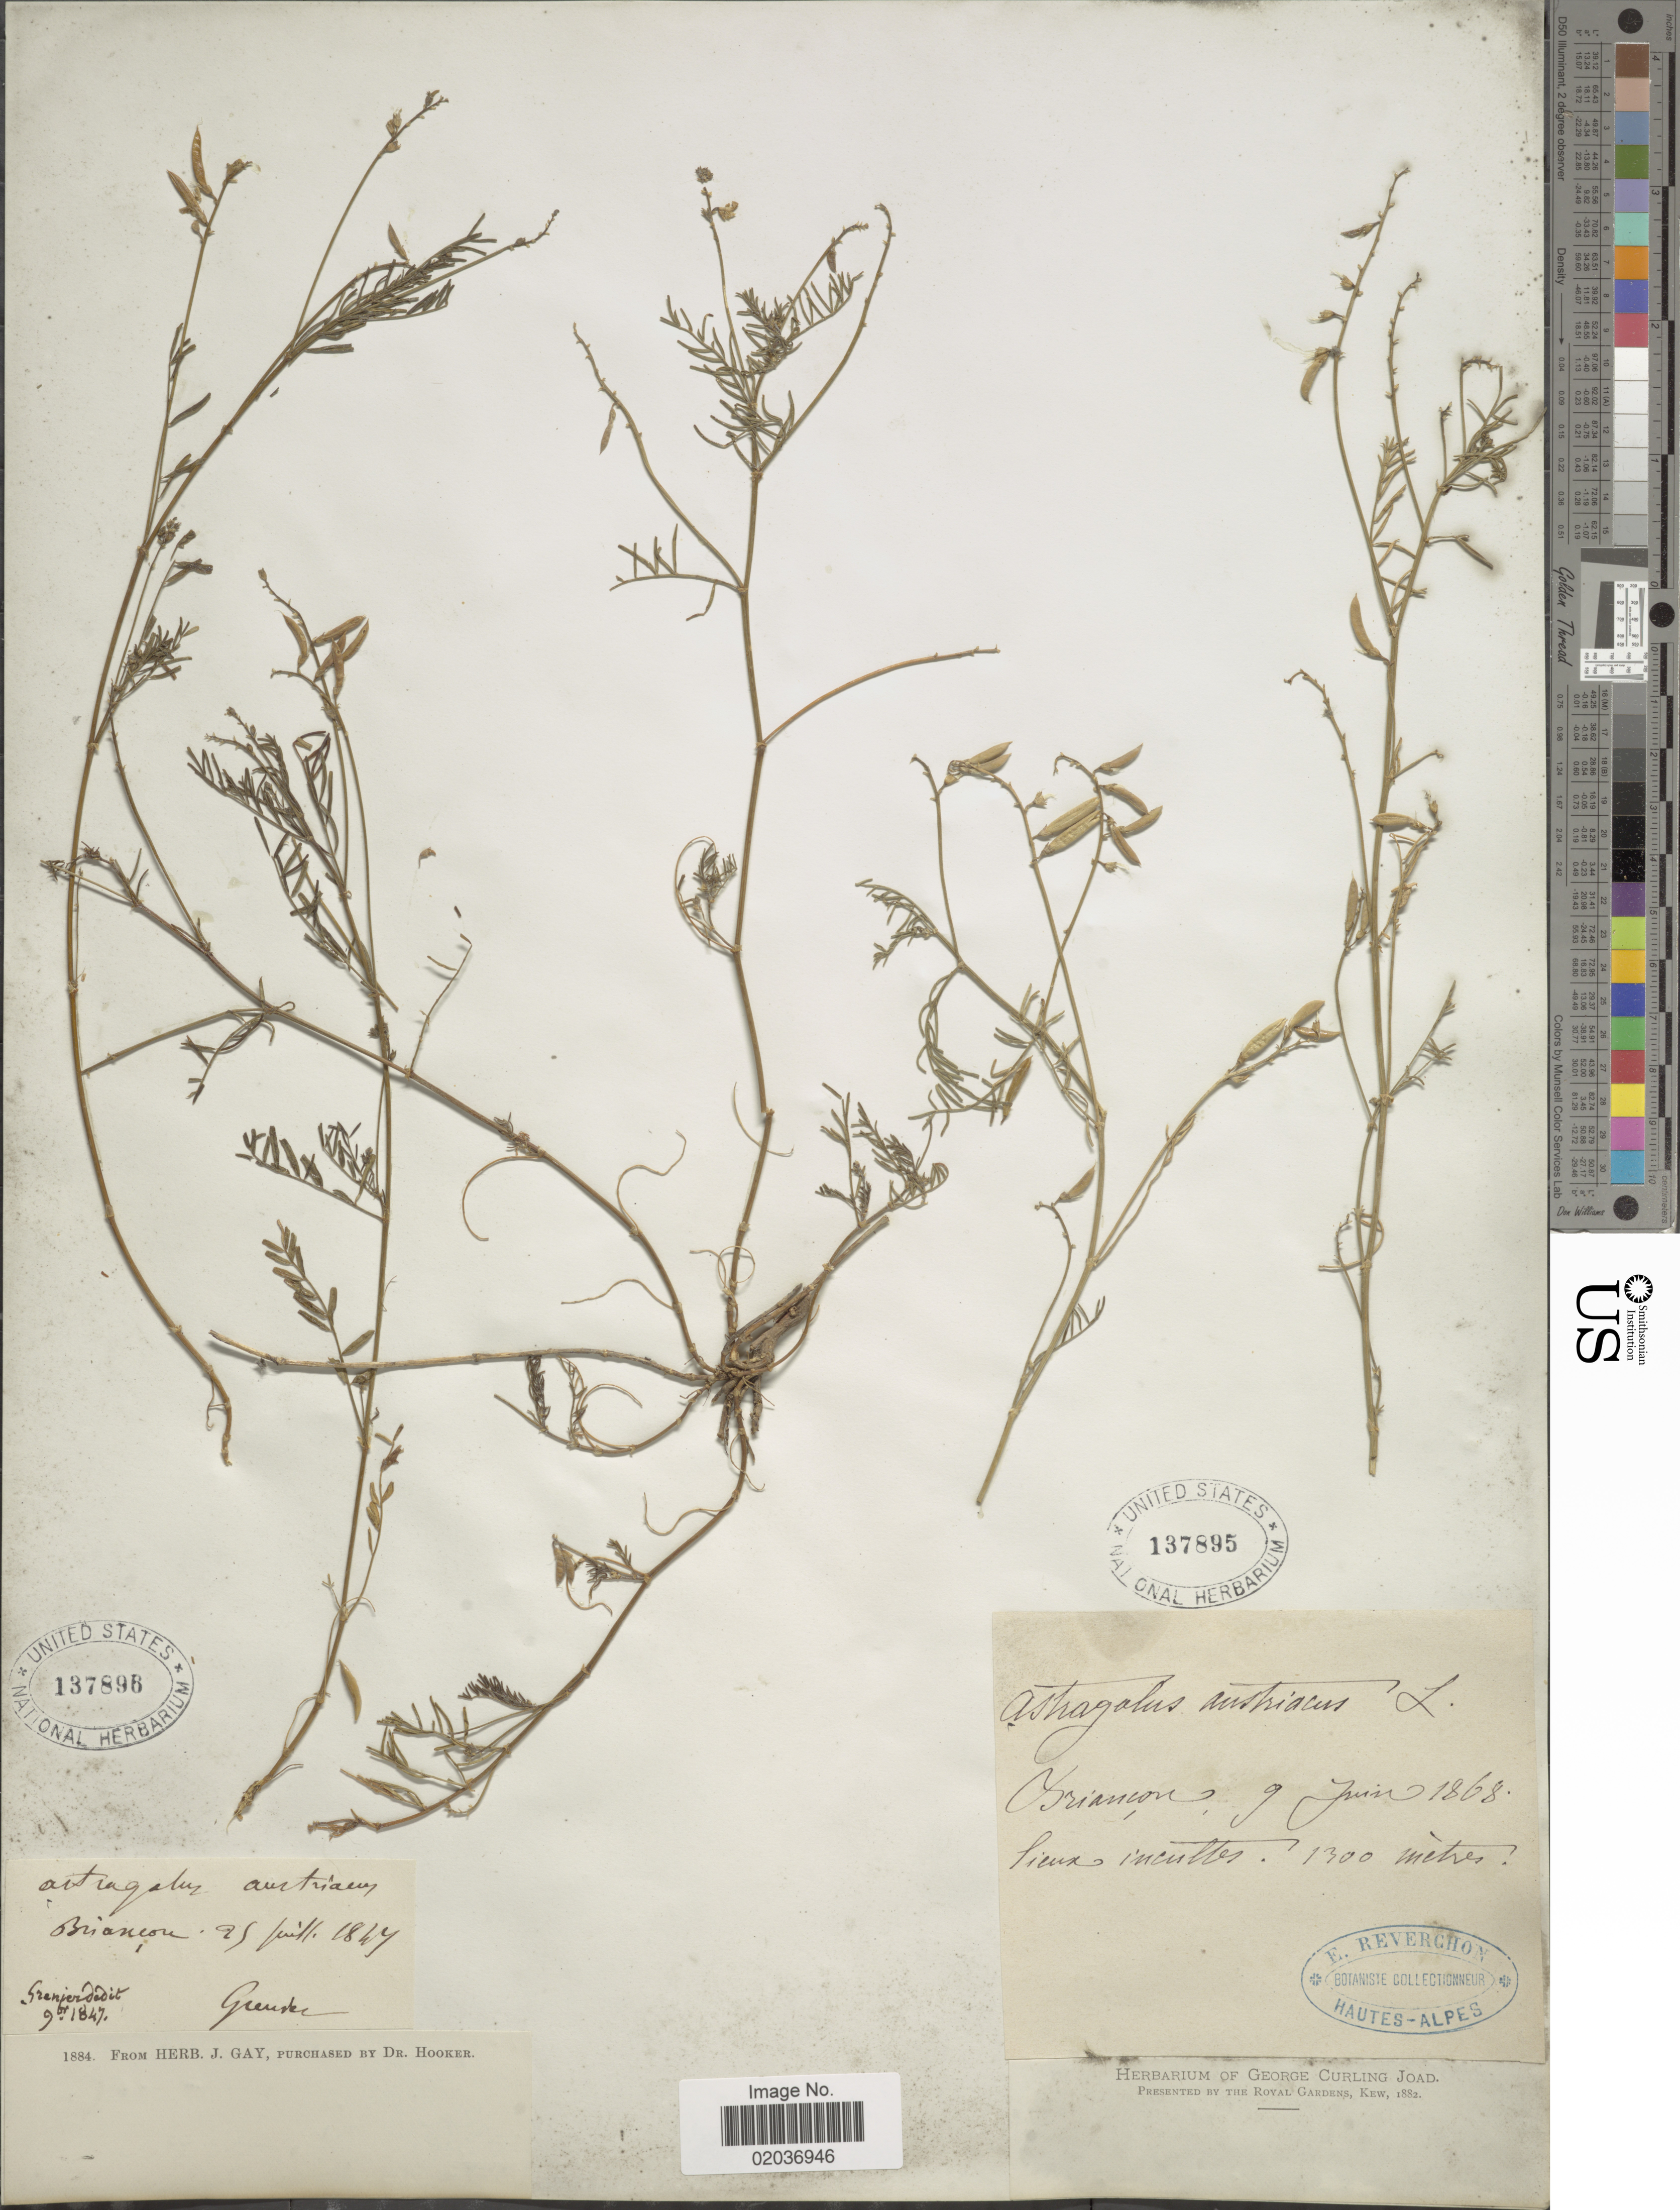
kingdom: Plantae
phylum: Tracheophyta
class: Magnoliopsida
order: Fabales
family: Fabaceae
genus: Astragalus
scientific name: Astragalus austriacus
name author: Jacq.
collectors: E. Reverchon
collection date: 1868-06-09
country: France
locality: Briancon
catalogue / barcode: US 137895